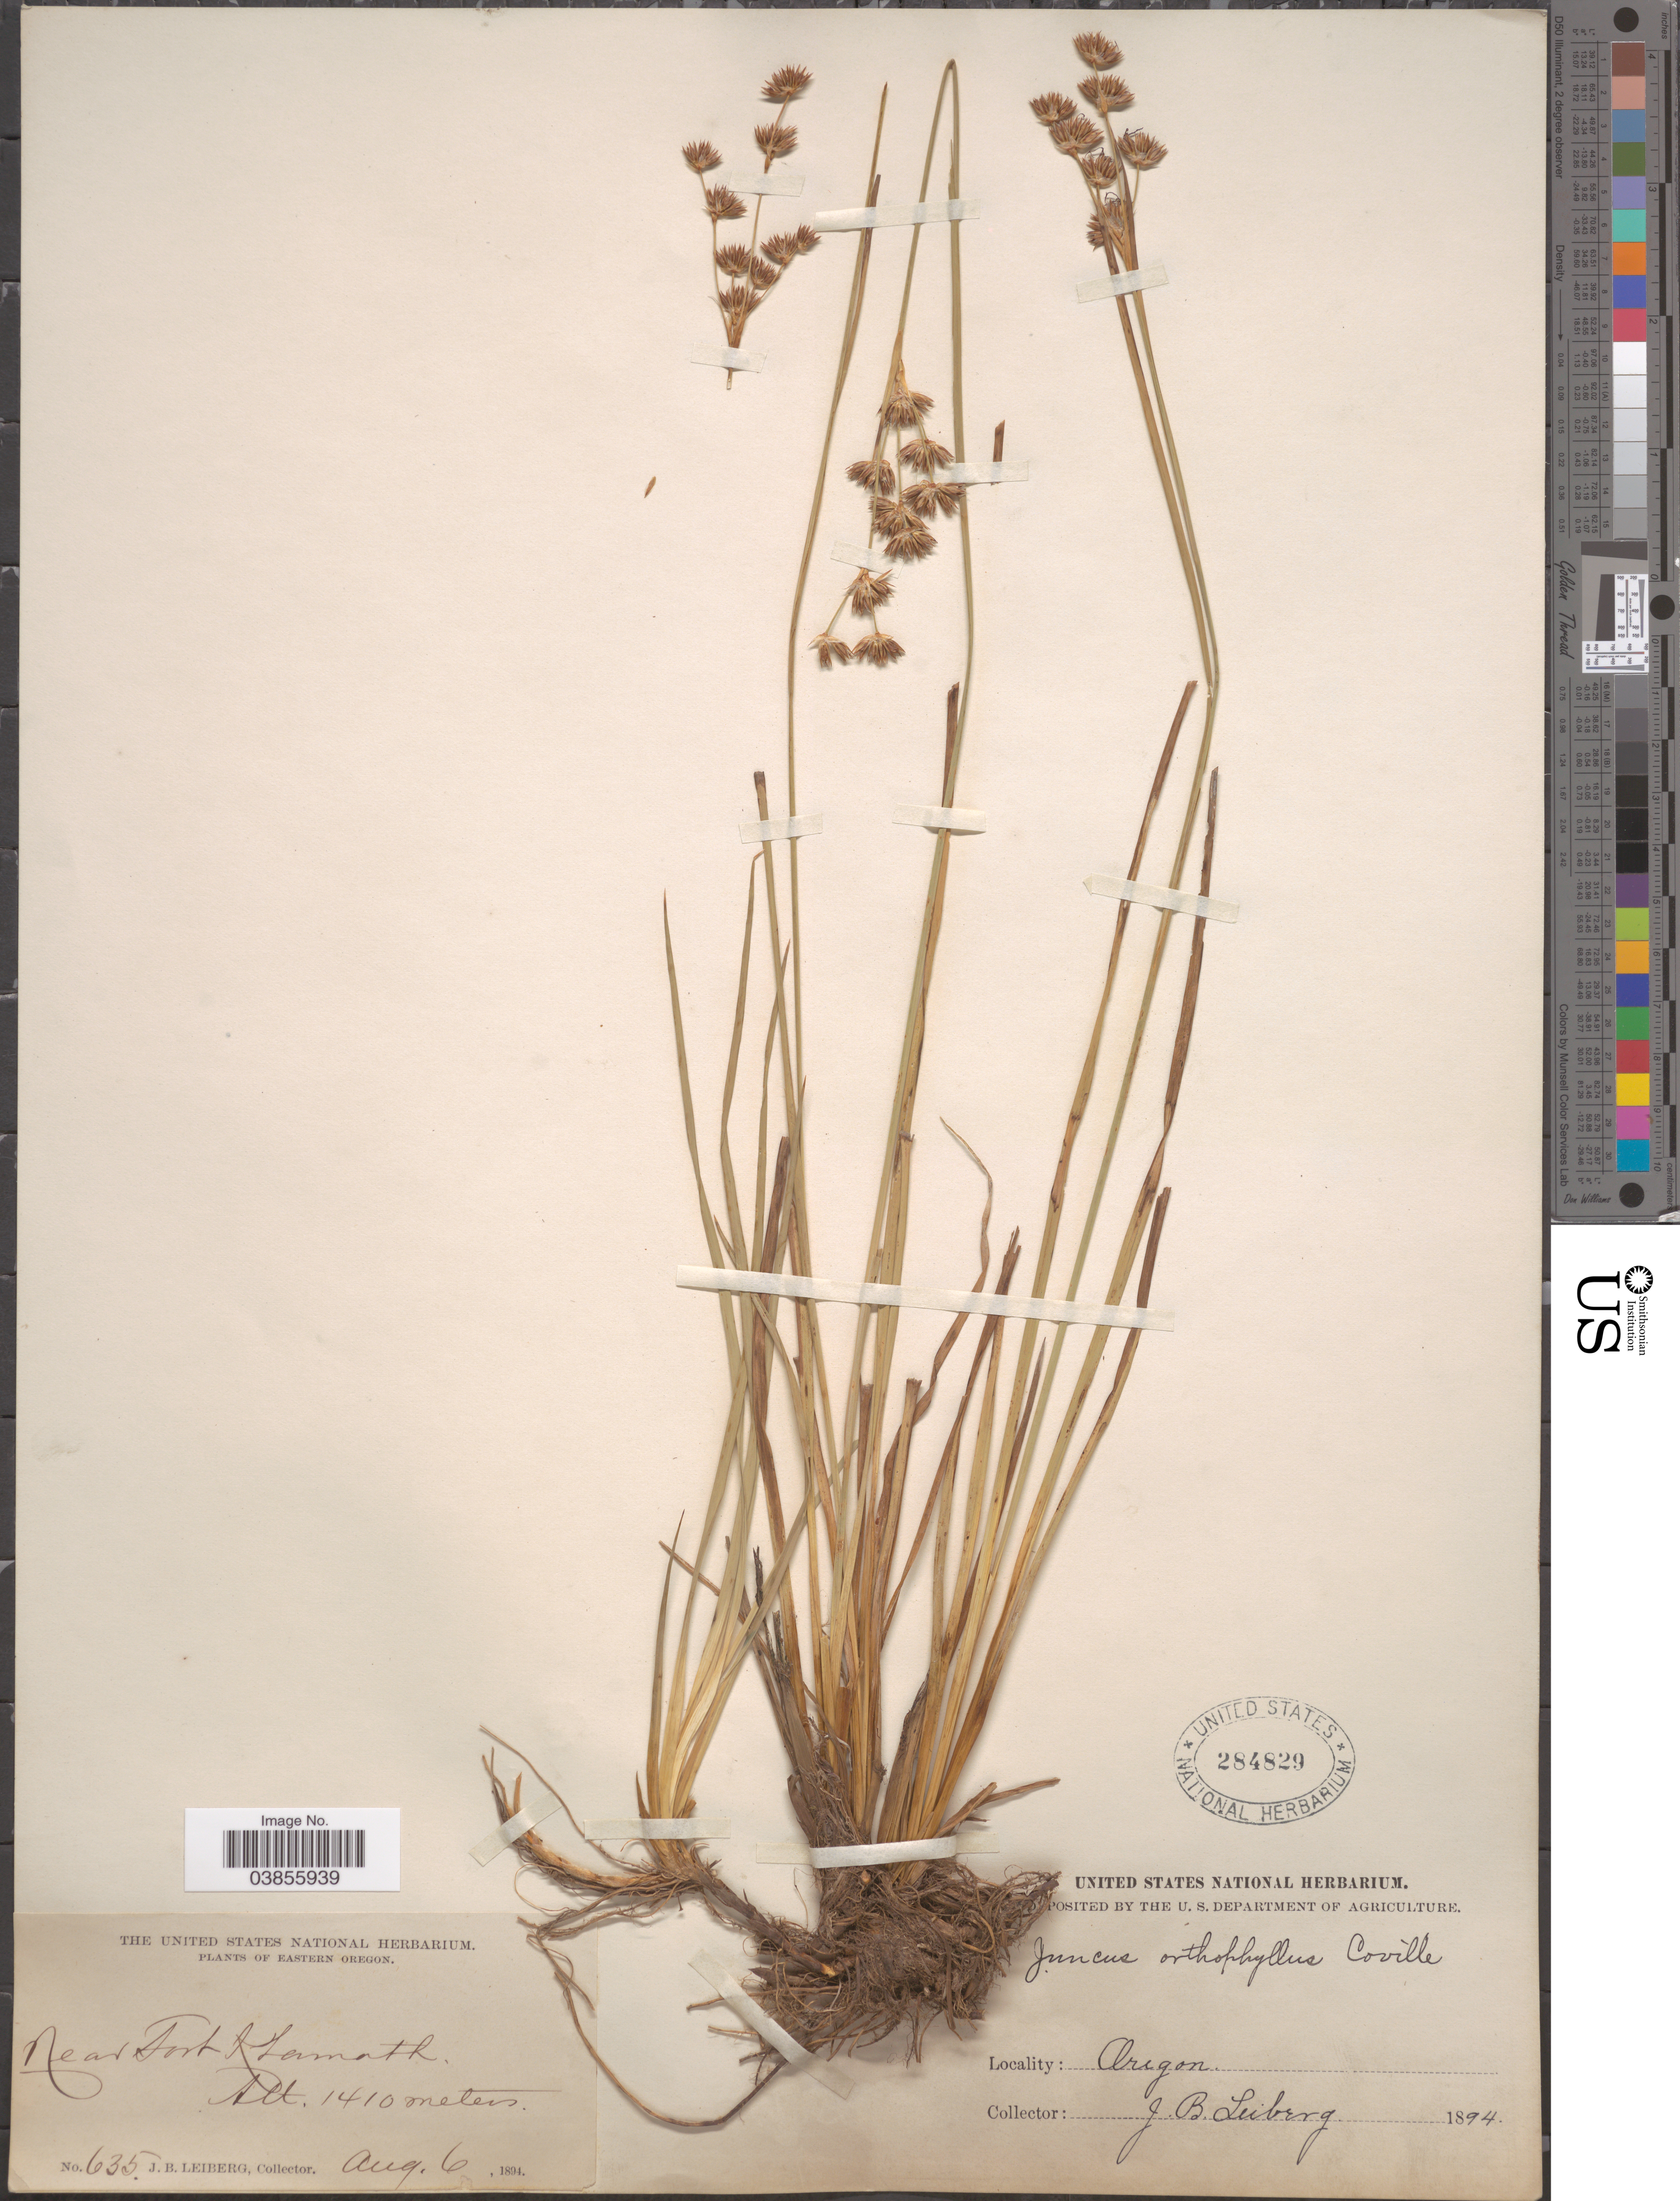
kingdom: Plantae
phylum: Tracheophyta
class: Liliopsida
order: Poales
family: Juncaceae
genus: Juncus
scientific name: Juncus orthophyllus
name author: Coville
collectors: J. B. Leiberg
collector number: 635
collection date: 1894-08-06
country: United States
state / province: Oregon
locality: Eastern Oregon. Near Fort Klamath.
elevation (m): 1410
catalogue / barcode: US 284829